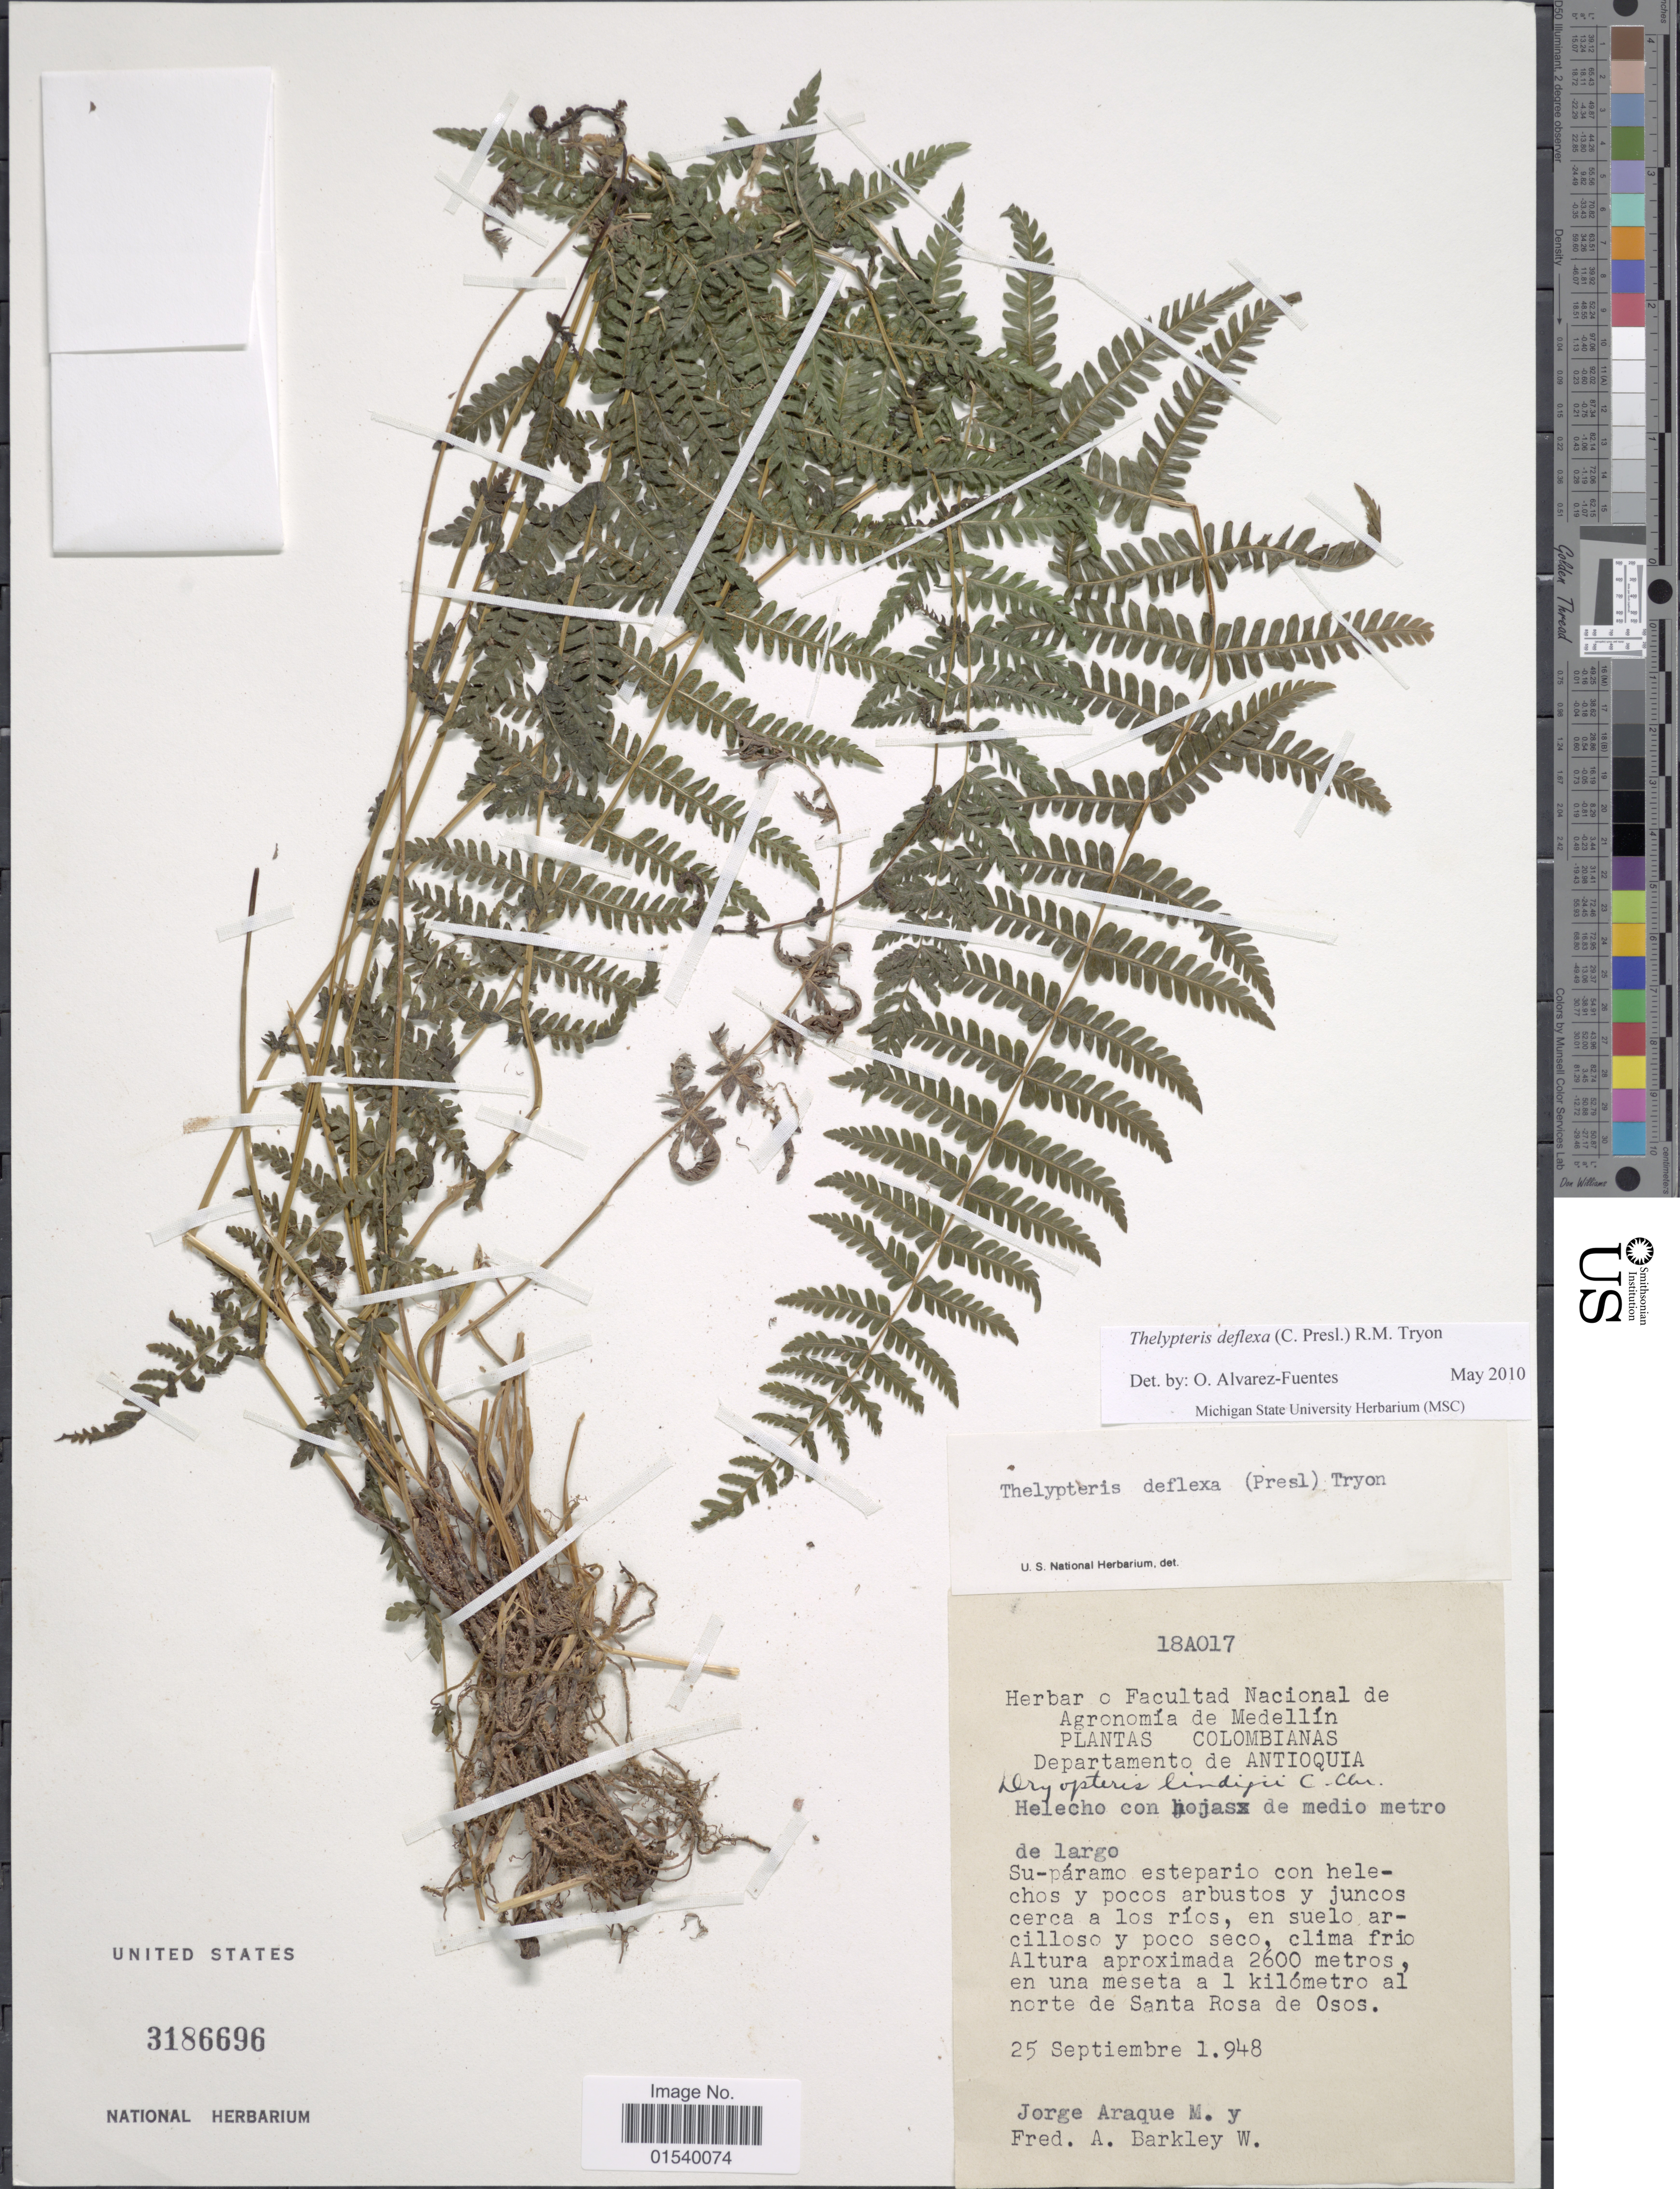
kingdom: Plantae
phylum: Tracheophyta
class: Polypodiopsida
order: Polypodiales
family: Thelypteridaceae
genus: Amauropelta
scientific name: Amauropelta deflexa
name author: (C. Presl) Á. Löve & D. Löve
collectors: J. Araque Molina & F. A. Barkley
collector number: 18A017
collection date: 1948-09-25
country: Colombia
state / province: Antioquia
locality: Departamento de Anioquia, en una meseta a 1 kilómetro al norte de Santa Rosa de Osos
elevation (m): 2600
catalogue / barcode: US 3186696